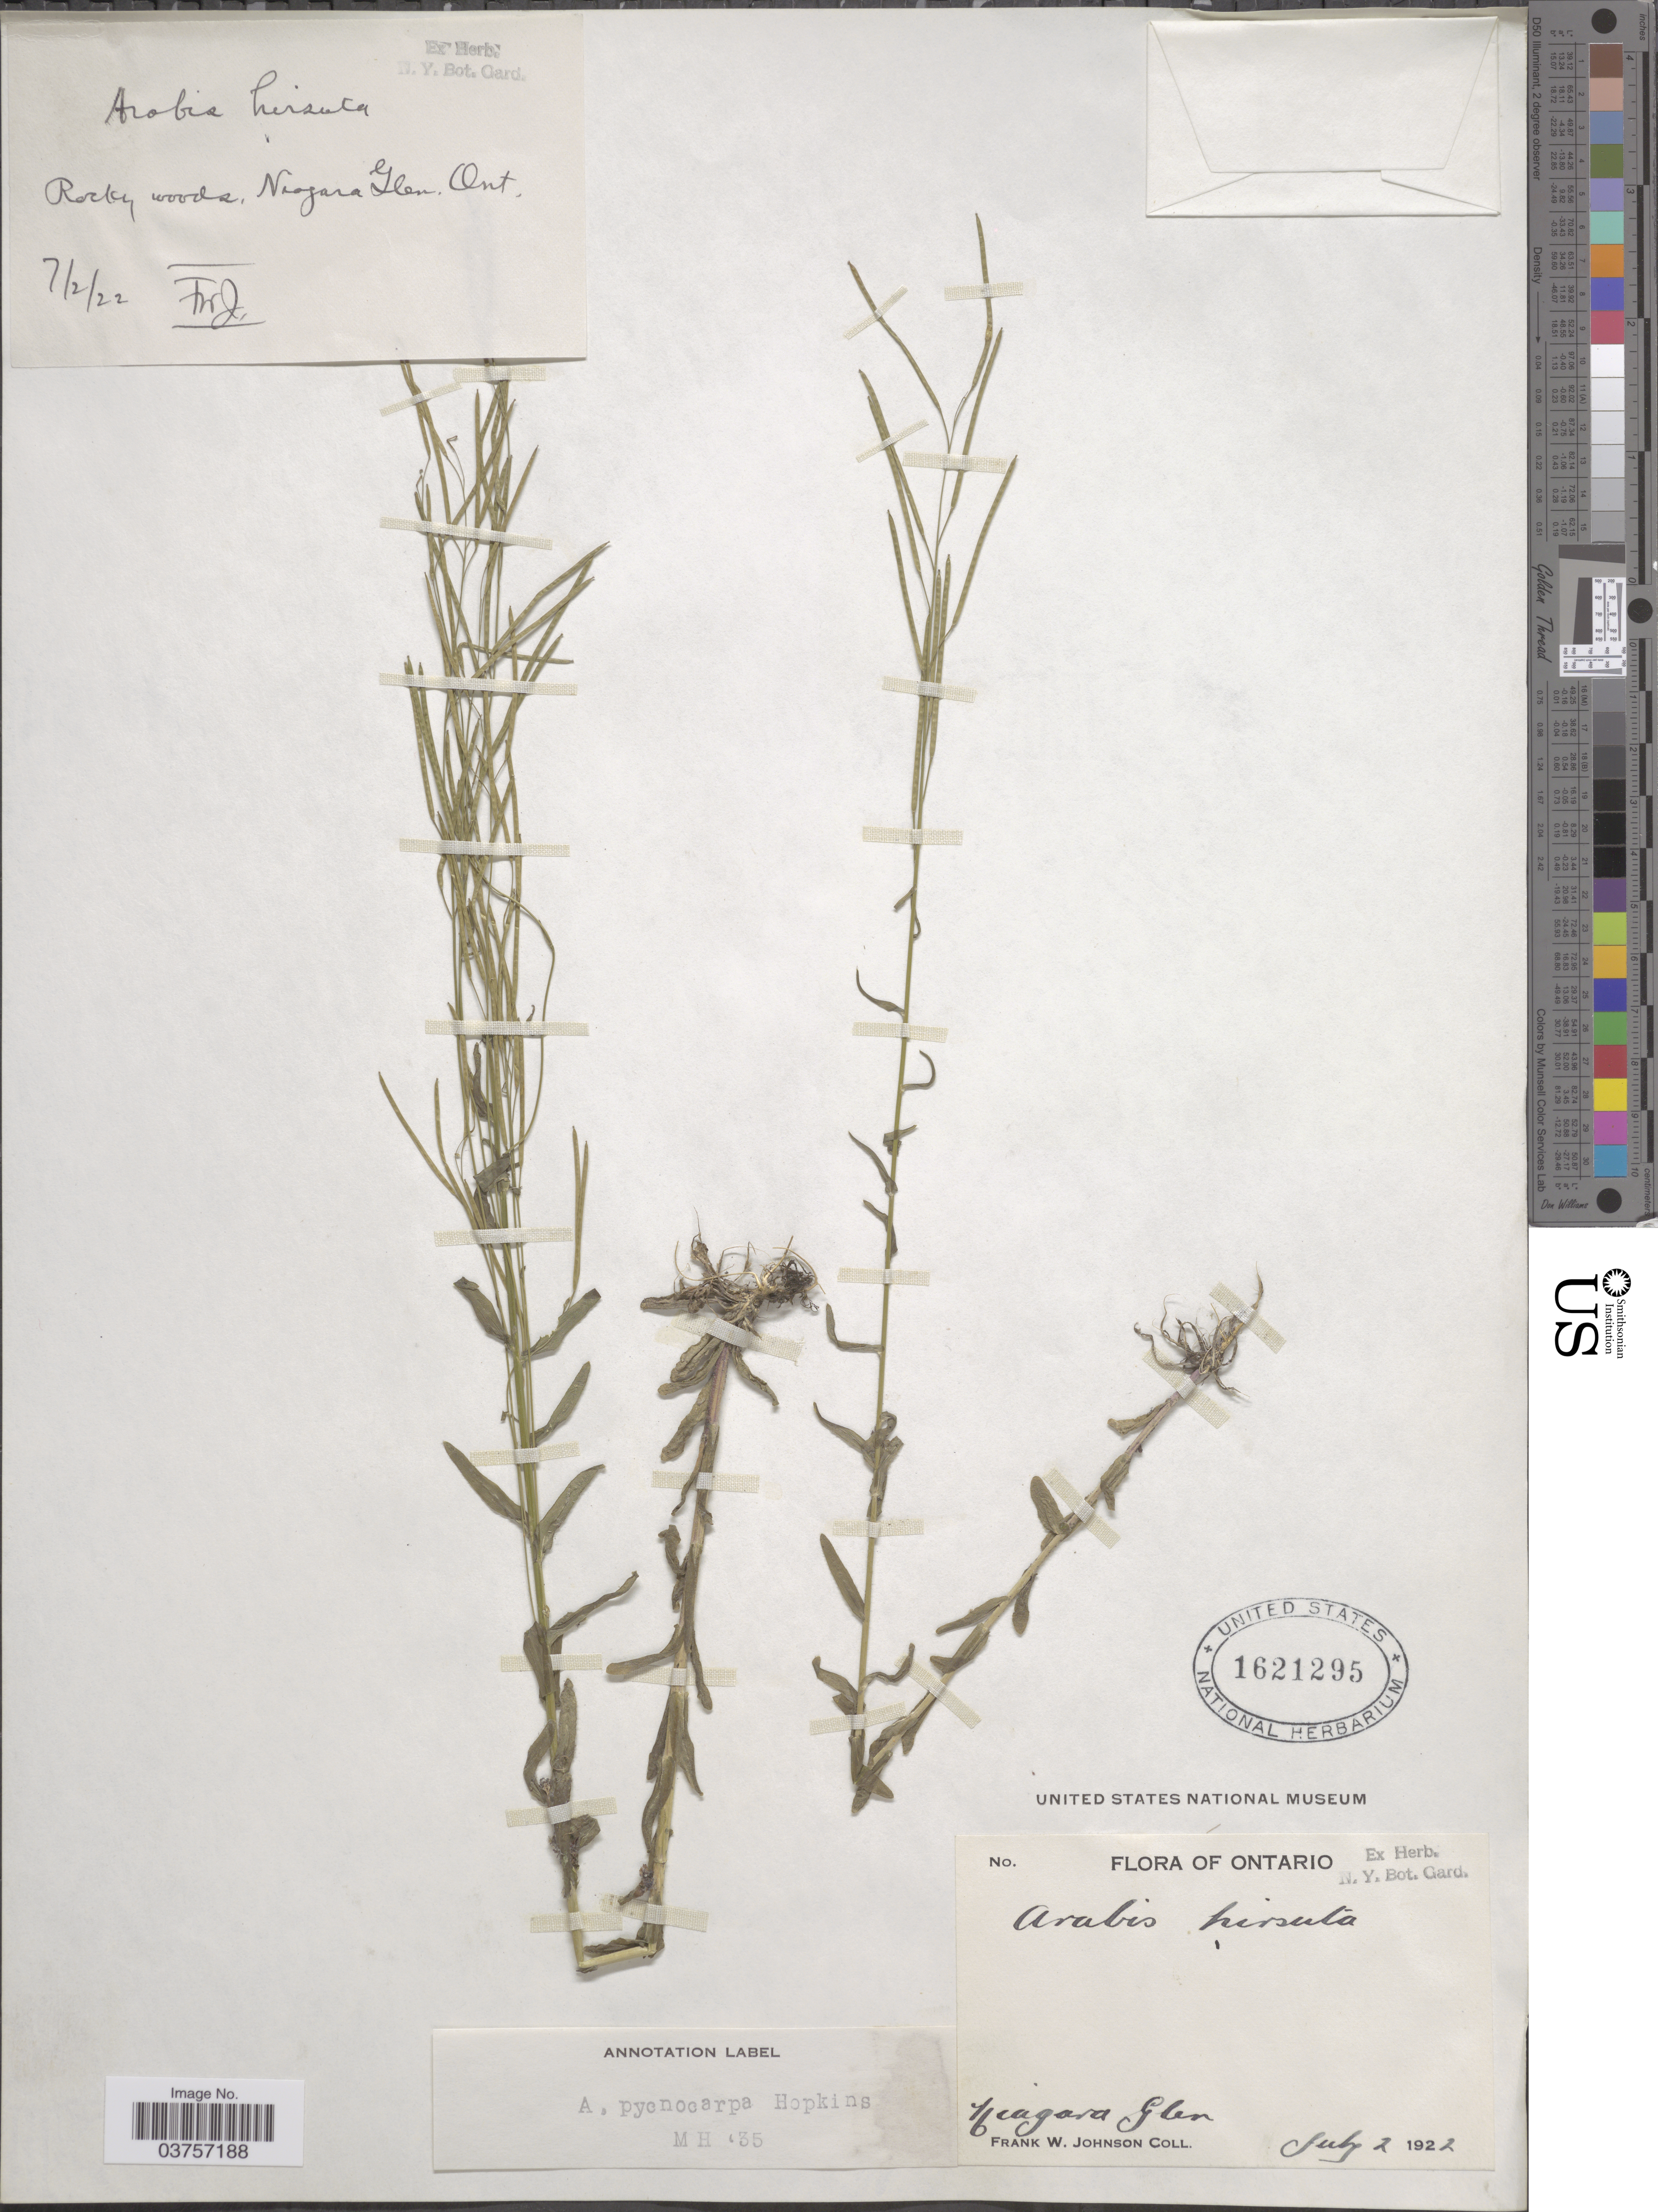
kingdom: Plantae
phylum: Tracheophyta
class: Magnoliopsida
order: Brassicales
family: Brassicaceae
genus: Arabis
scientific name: Arabis hirsuta var. pycnocarpa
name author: M. Hopkins & Rollins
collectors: F. W. Johnson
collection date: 1922-07-02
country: Canada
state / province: Ontario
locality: Niagara Glen.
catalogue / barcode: US 1621295